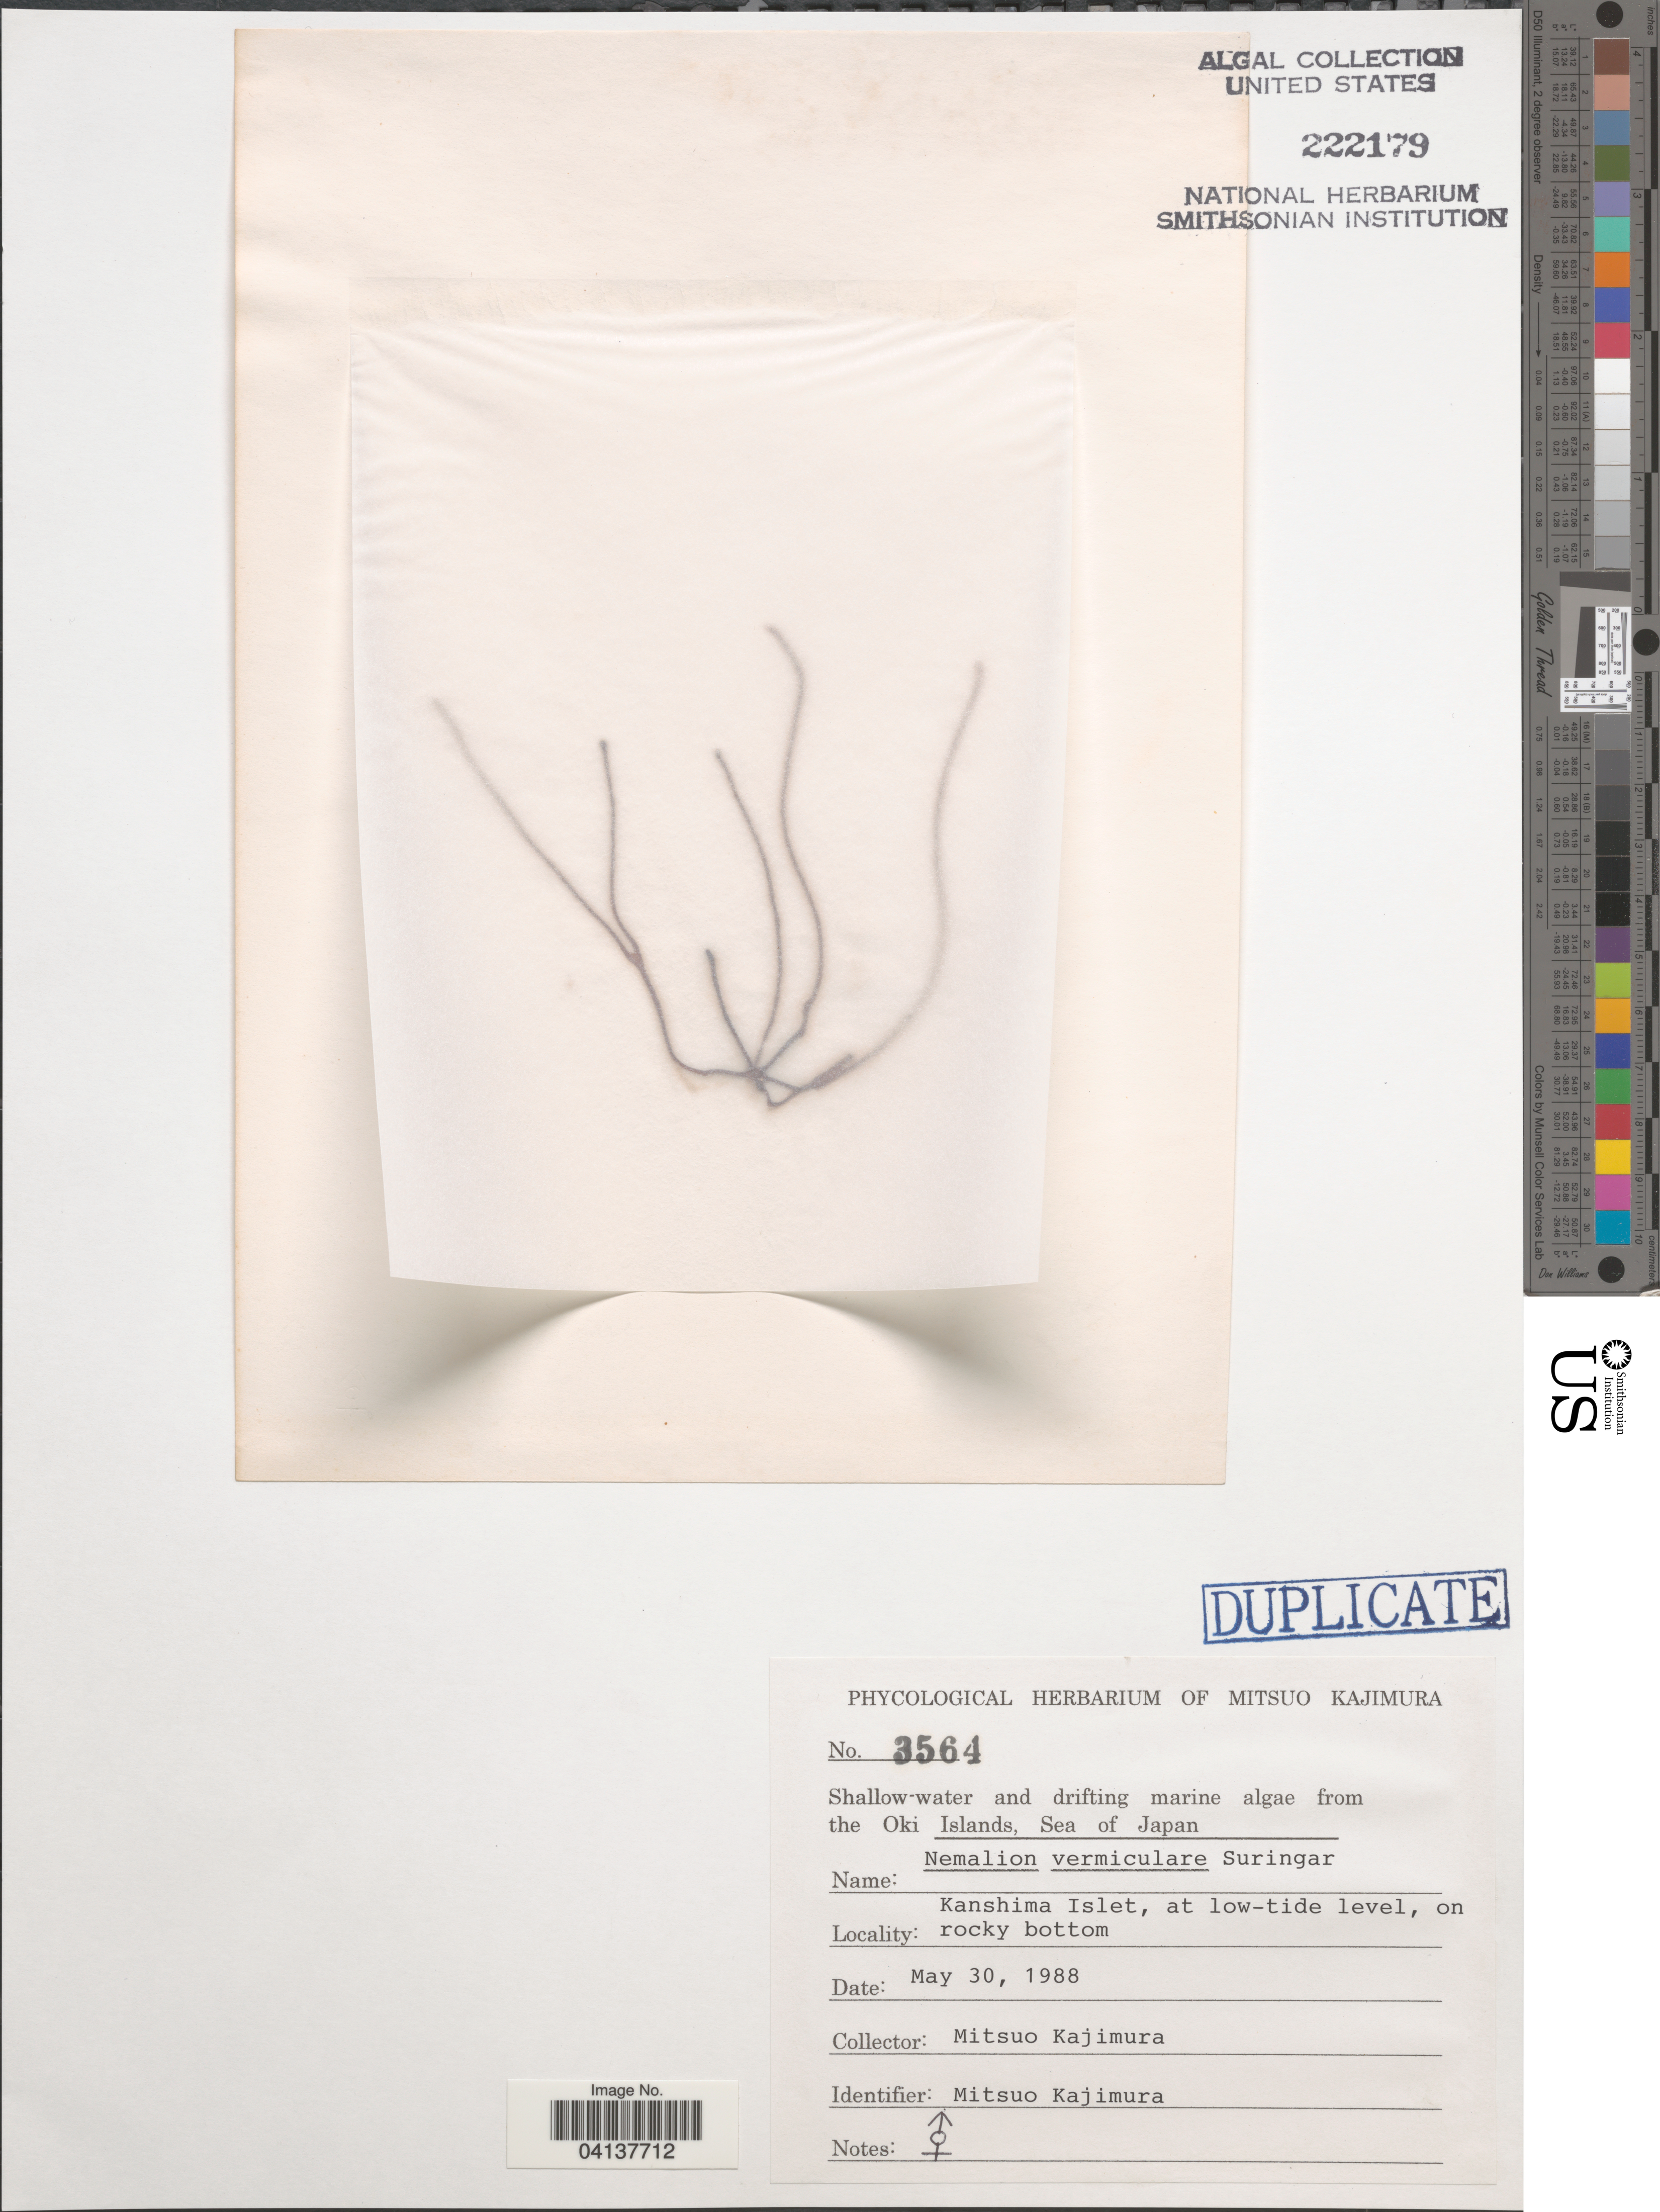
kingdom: Plantae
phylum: Rhodophyta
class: Florideophyceae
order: Nemaliales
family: Nemaliaceae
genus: Nemalion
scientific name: Nemalion vermiculare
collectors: M. Kajimura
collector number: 3564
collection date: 1988-05-30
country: Japan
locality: Shallow-water and drifting marine algae from the Oki Islands, Sea of Japan. Kanshima Islet, at low-tide level, on rocky bottom.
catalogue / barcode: US 222179